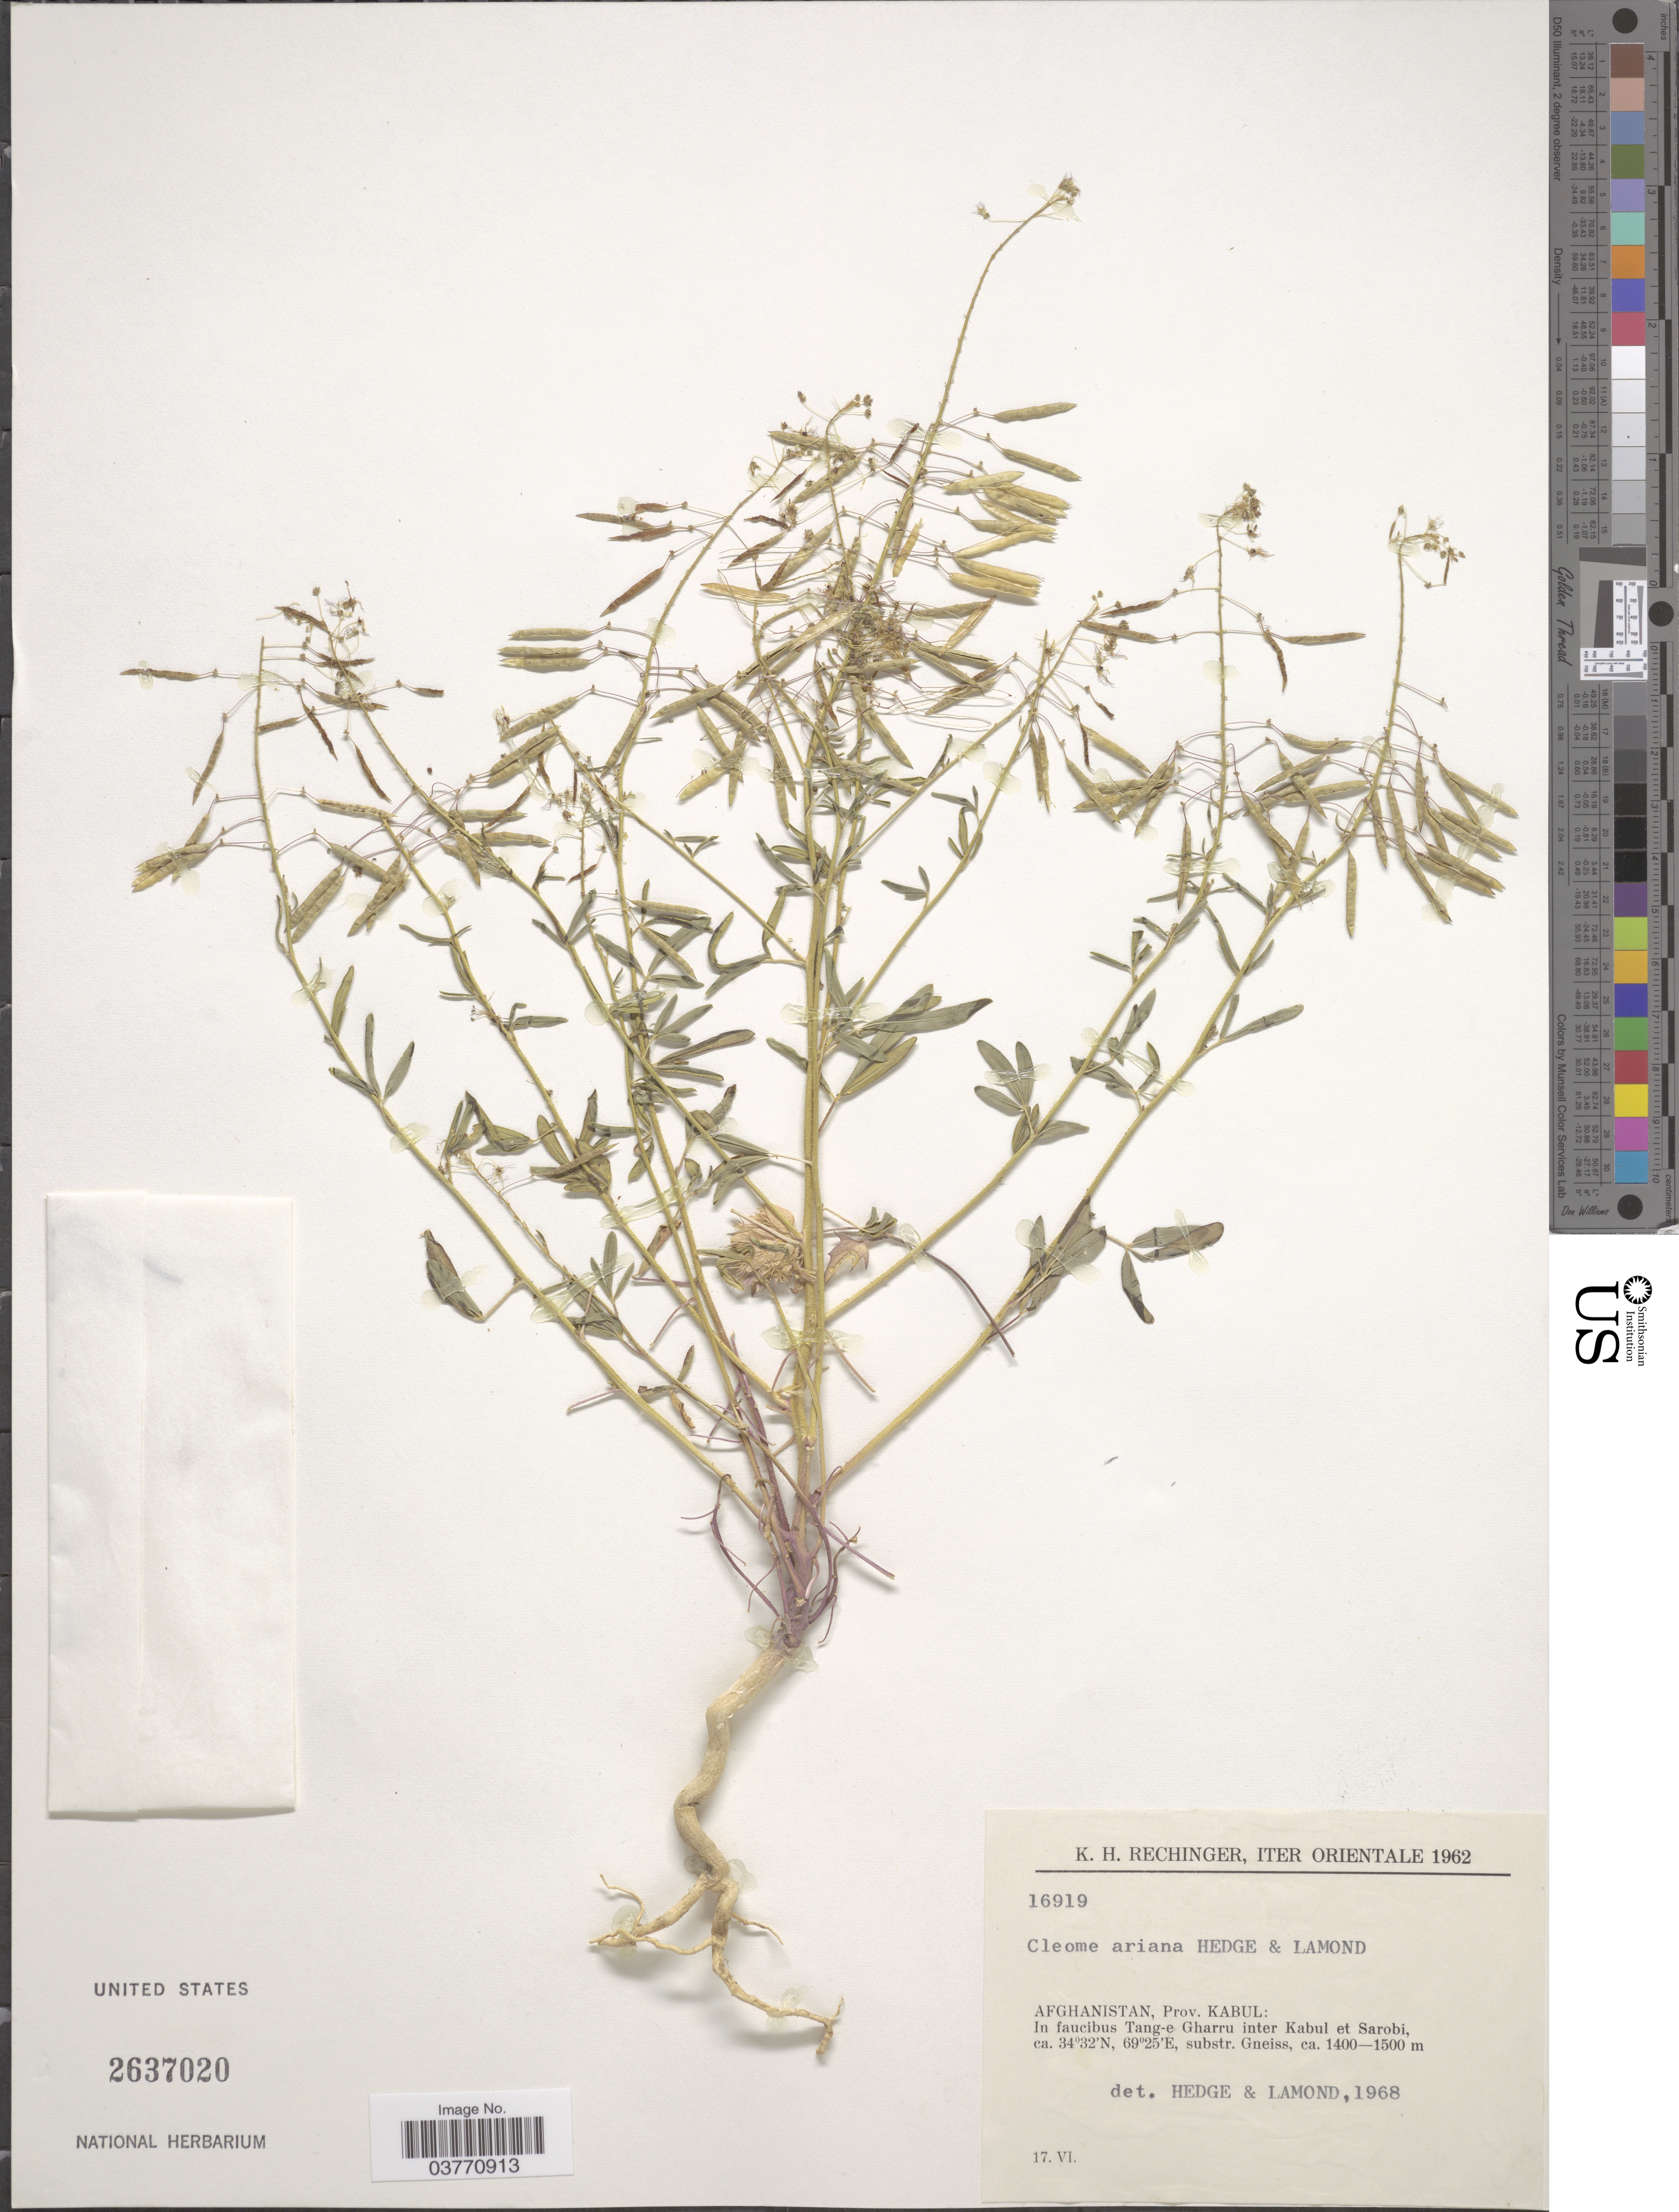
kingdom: Plantae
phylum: Tracheophyta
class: Magnoliopsida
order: Brassicales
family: Cleomaceae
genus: Cleome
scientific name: Cleome ariana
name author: Hedge & Lamond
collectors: K. H. Rechinger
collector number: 16919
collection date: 1962-06-17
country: Afghanistan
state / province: Kabul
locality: Iter Orientale. In faucibus Tang-e Gharru inter Kabul et Sarobi, substr. Gneiss.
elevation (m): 1400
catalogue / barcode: US 2637020